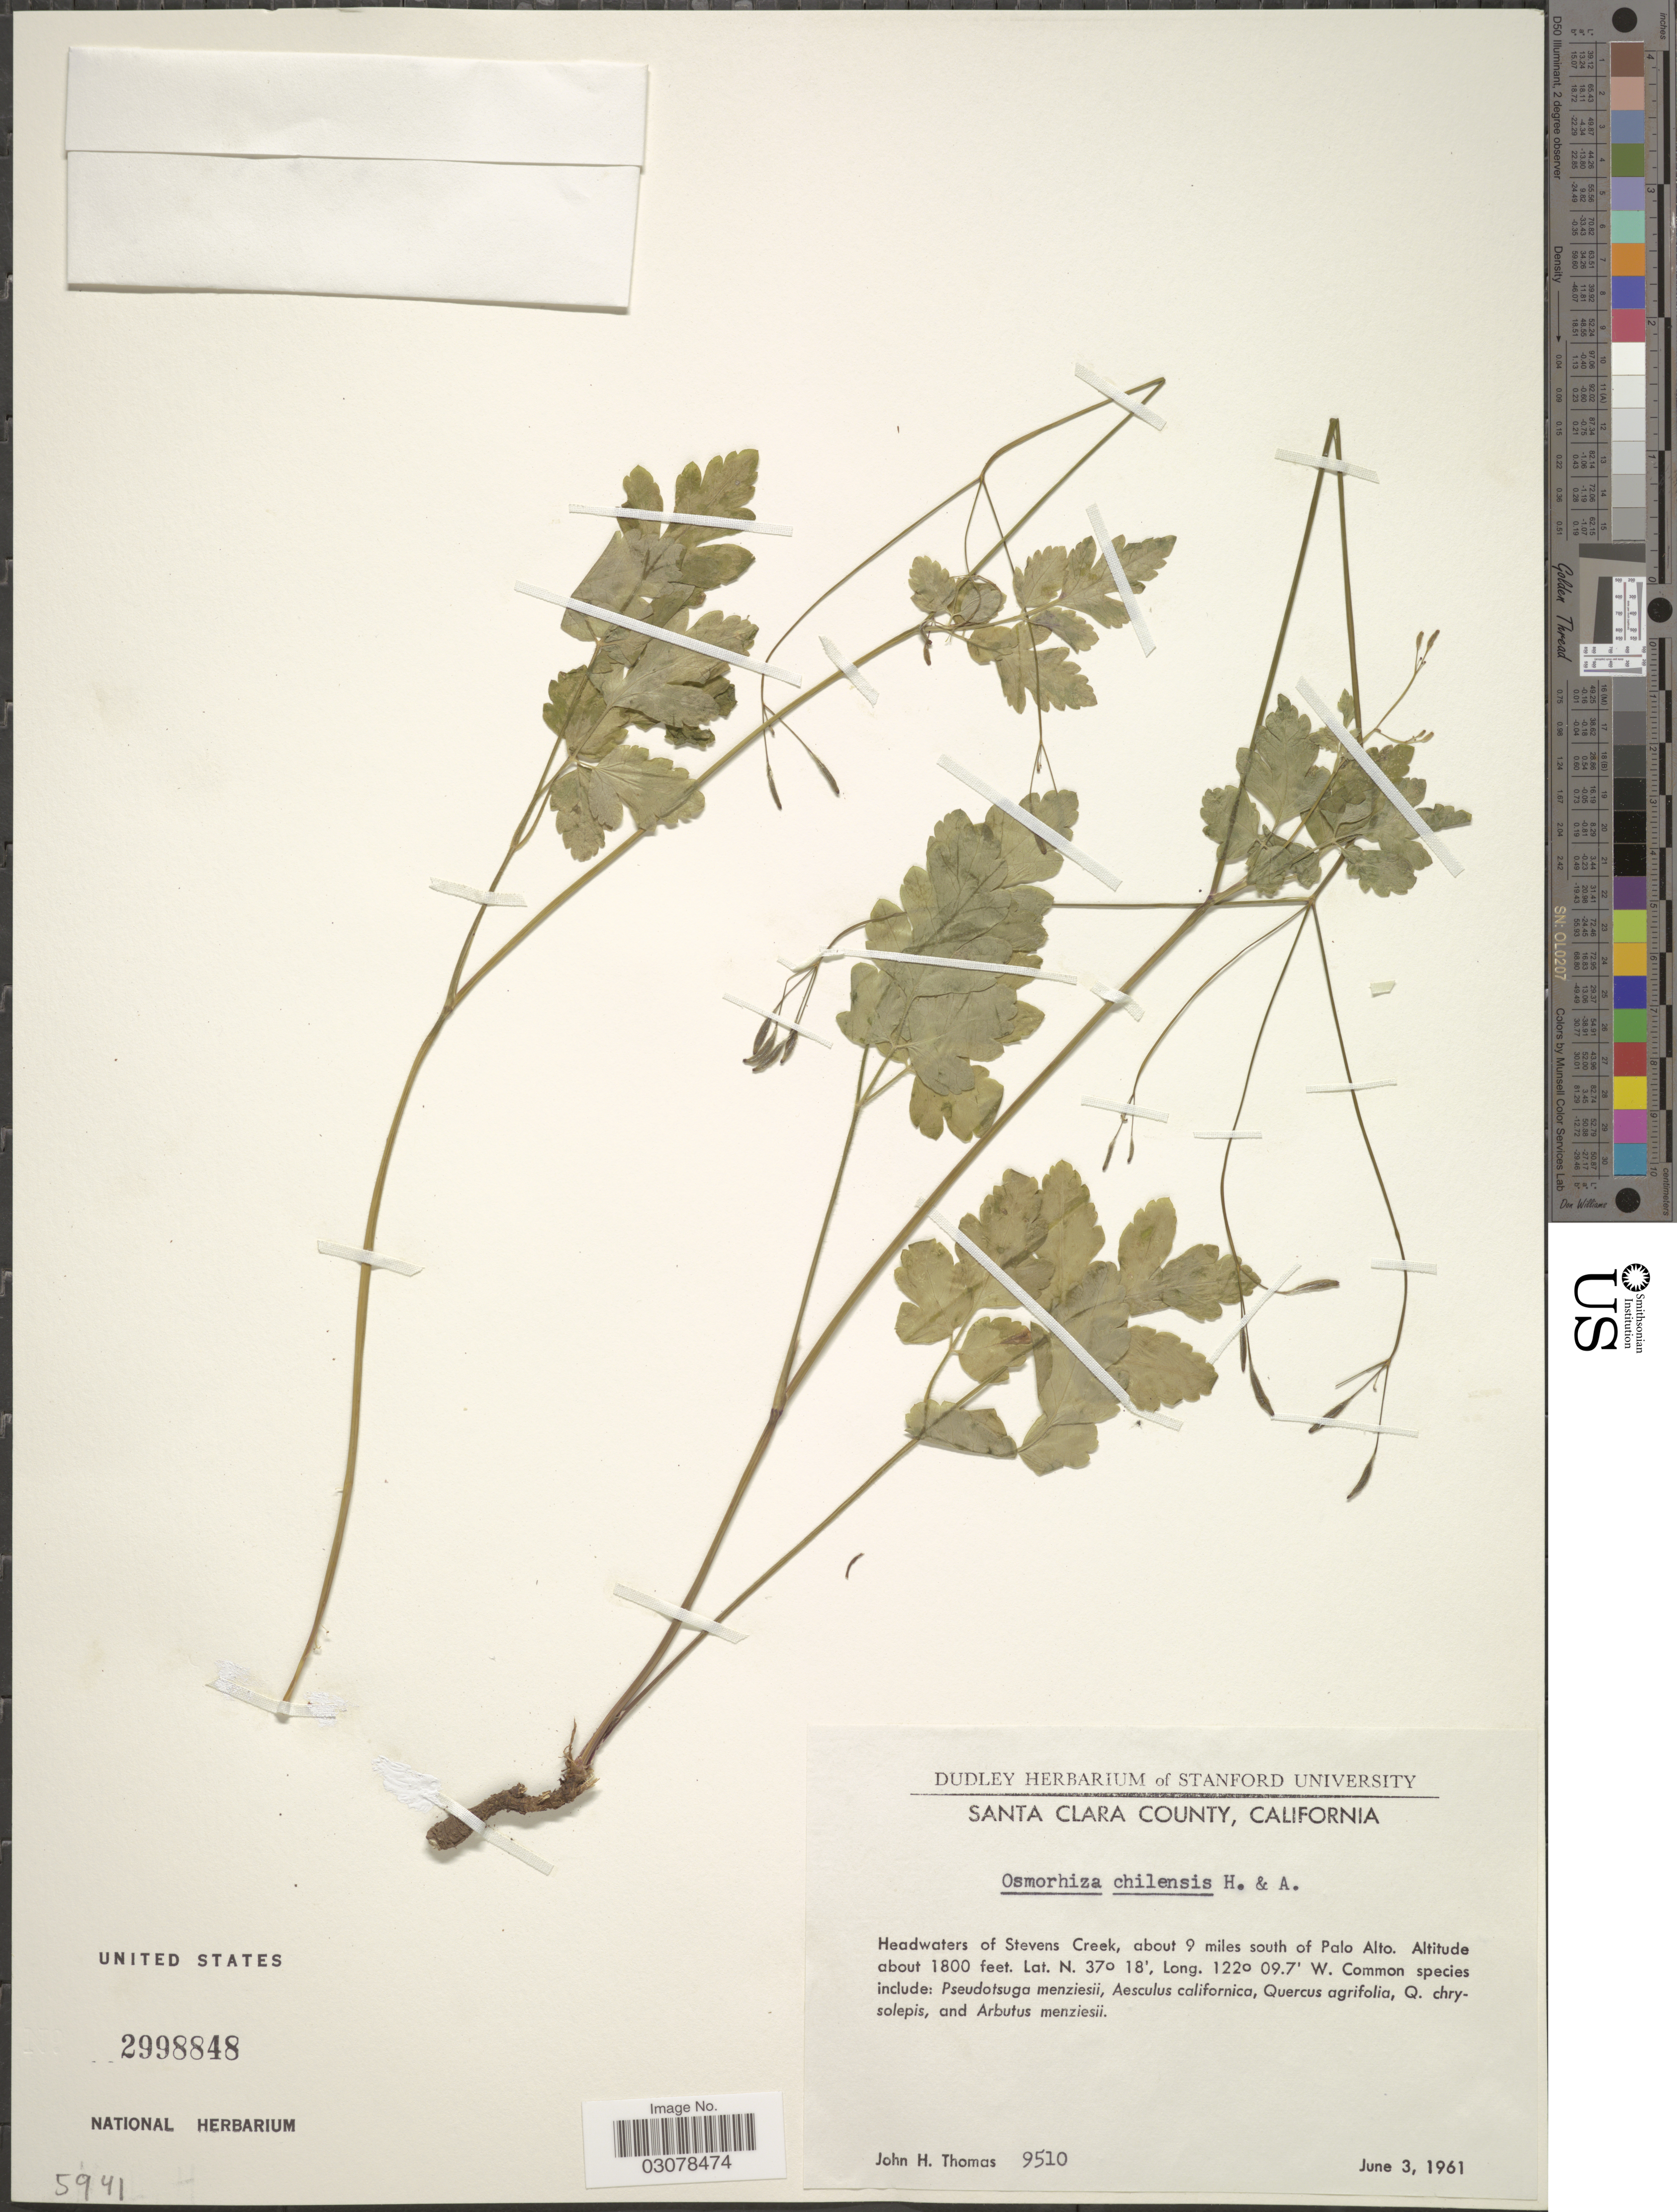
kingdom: Plantae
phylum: Tracheophyta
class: Magnoliopsida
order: Apiales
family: Apiaceae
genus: Osmorhiza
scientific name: Osmorhiza chilensis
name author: Hook. & Arn.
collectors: J. H. Thomas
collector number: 9510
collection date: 1961-06-03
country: United States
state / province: California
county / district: Santa Clara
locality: Santa Clara County. Headwaters of Stevens Creek, about 9 miles south of Palo Alto.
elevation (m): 549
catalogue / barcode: US 2998848